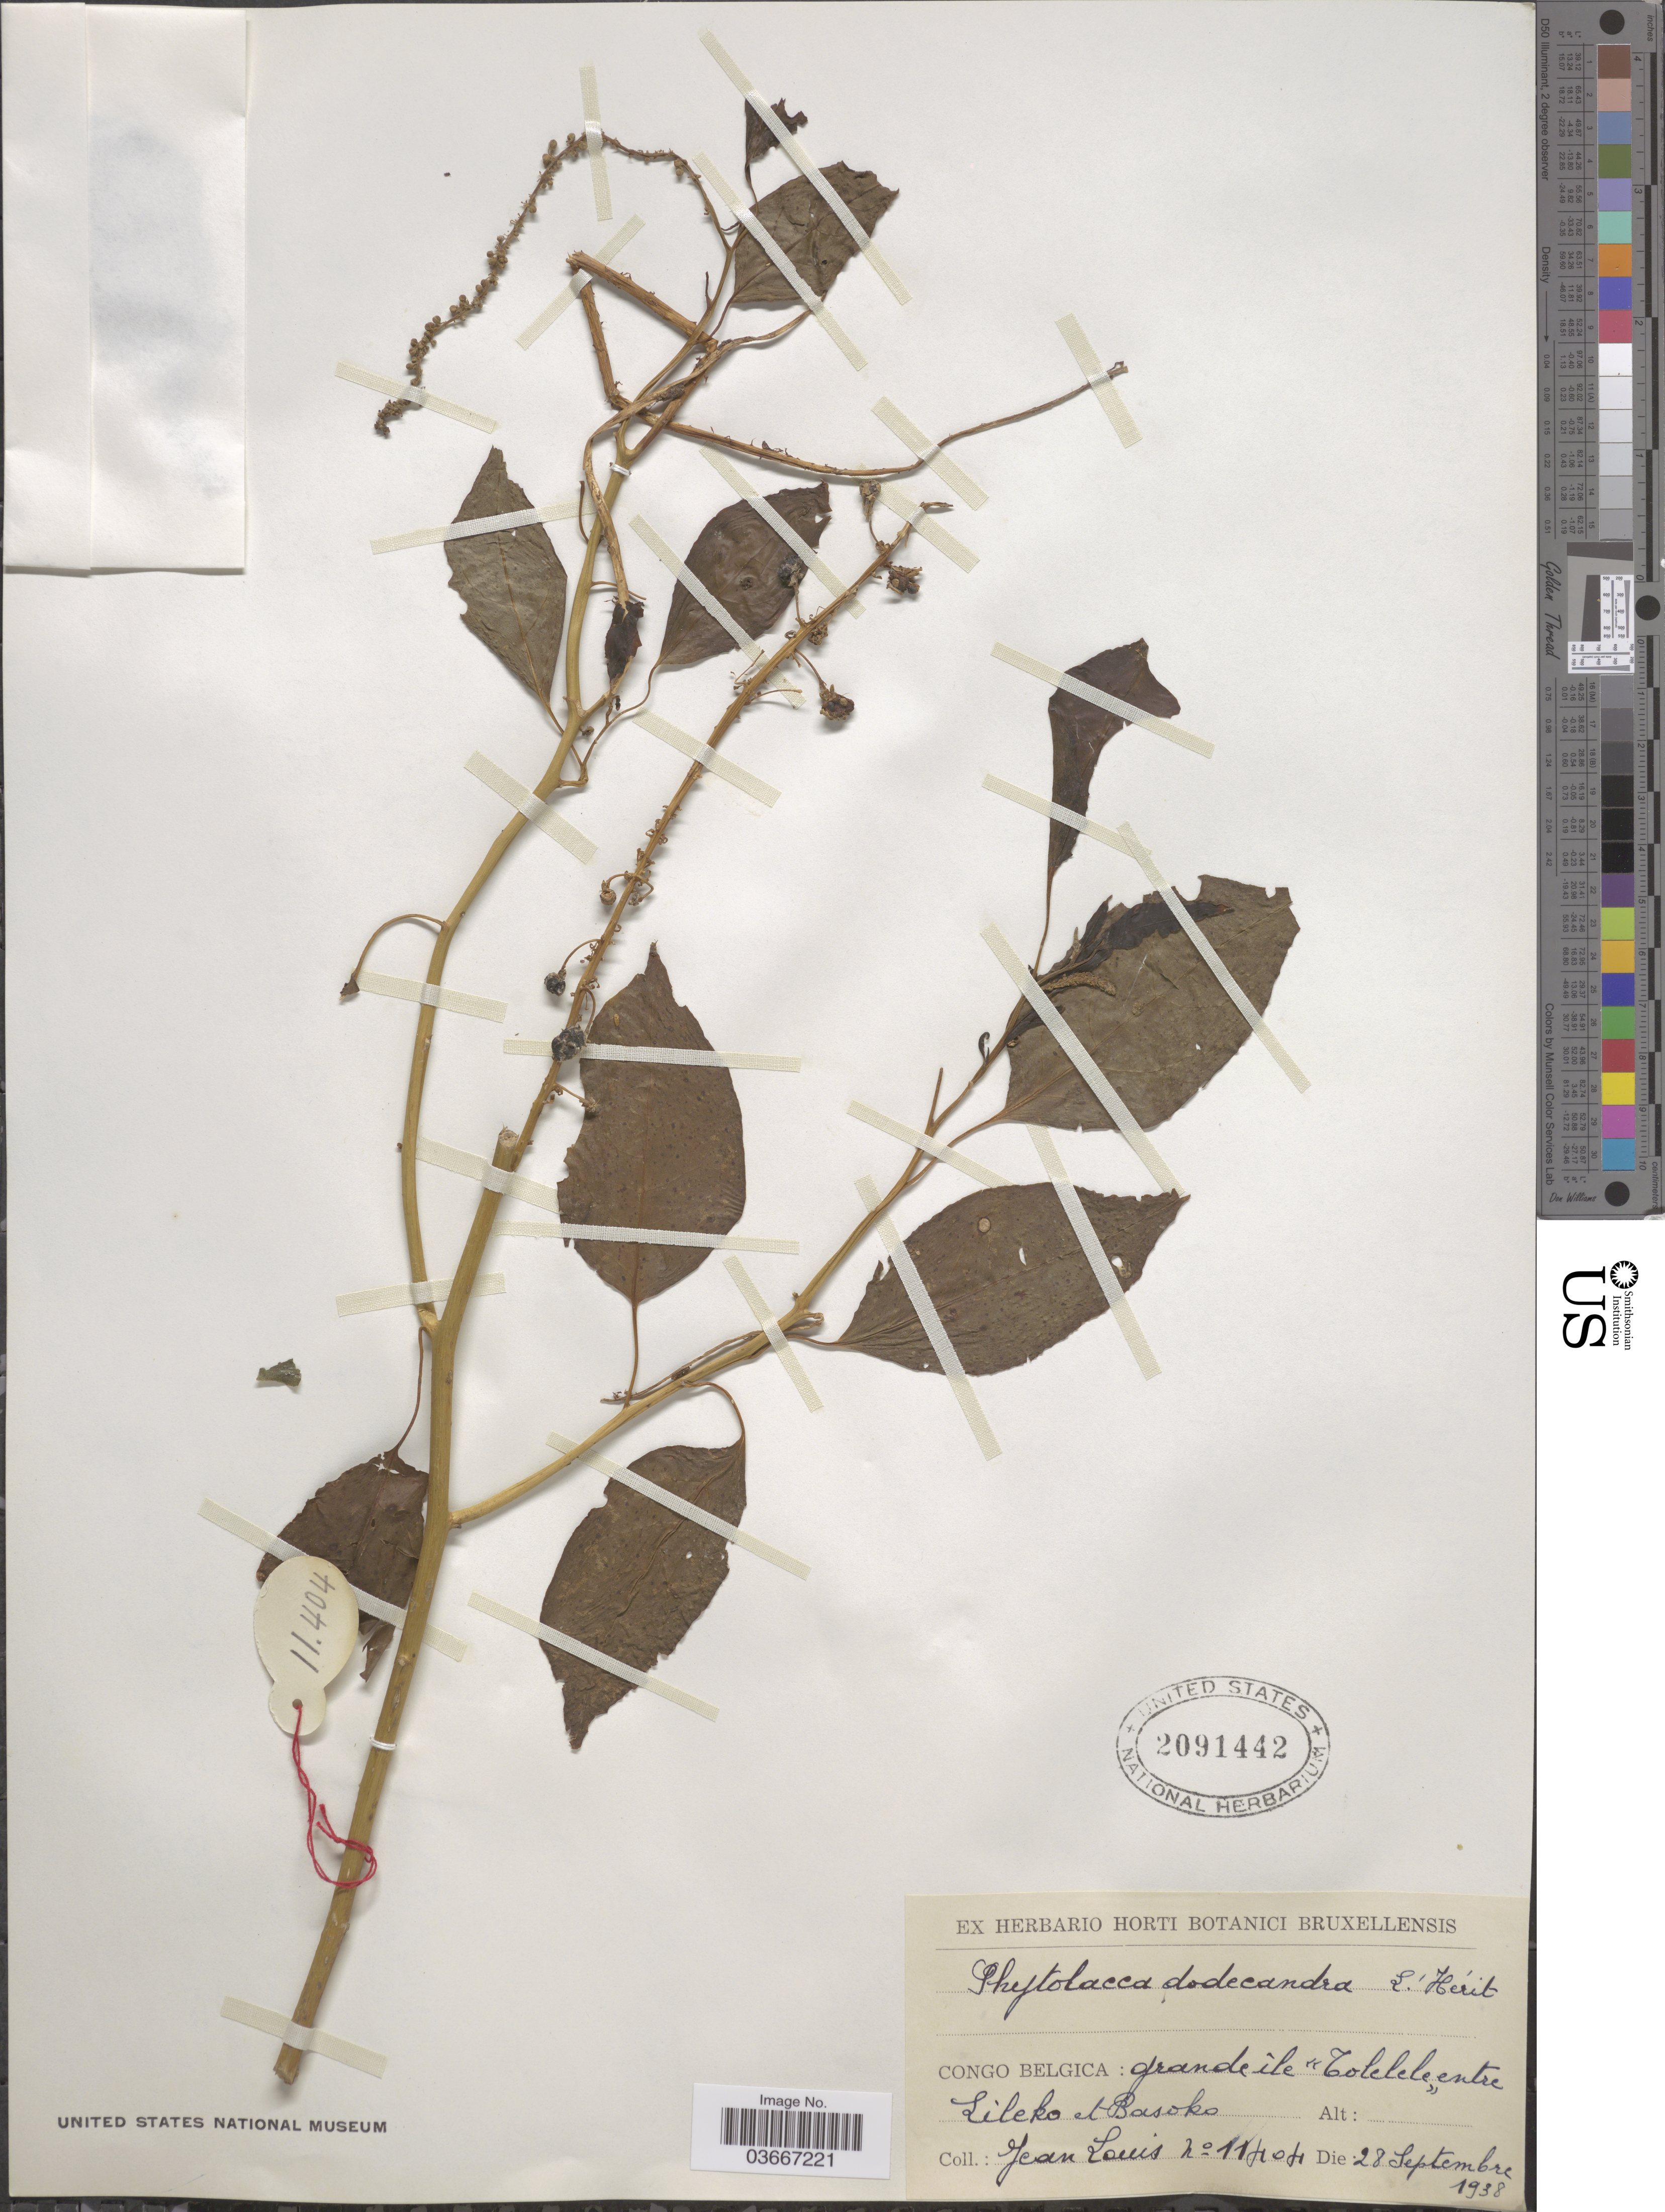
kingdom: Plantae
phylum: Tracheophyta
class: Magnoliopsida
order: Caryophyllales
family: Phytolaccaceae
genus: Phytolacca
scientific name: Phytolacca dodecandra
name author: L'Hér.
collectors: J. Louis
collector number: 11404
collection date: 1938-09-28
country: Congo, Democratic Republic of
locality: Congo Belgica: grande île "Tolelele" ente Lileko et Basoko.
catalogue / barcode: US 2091442